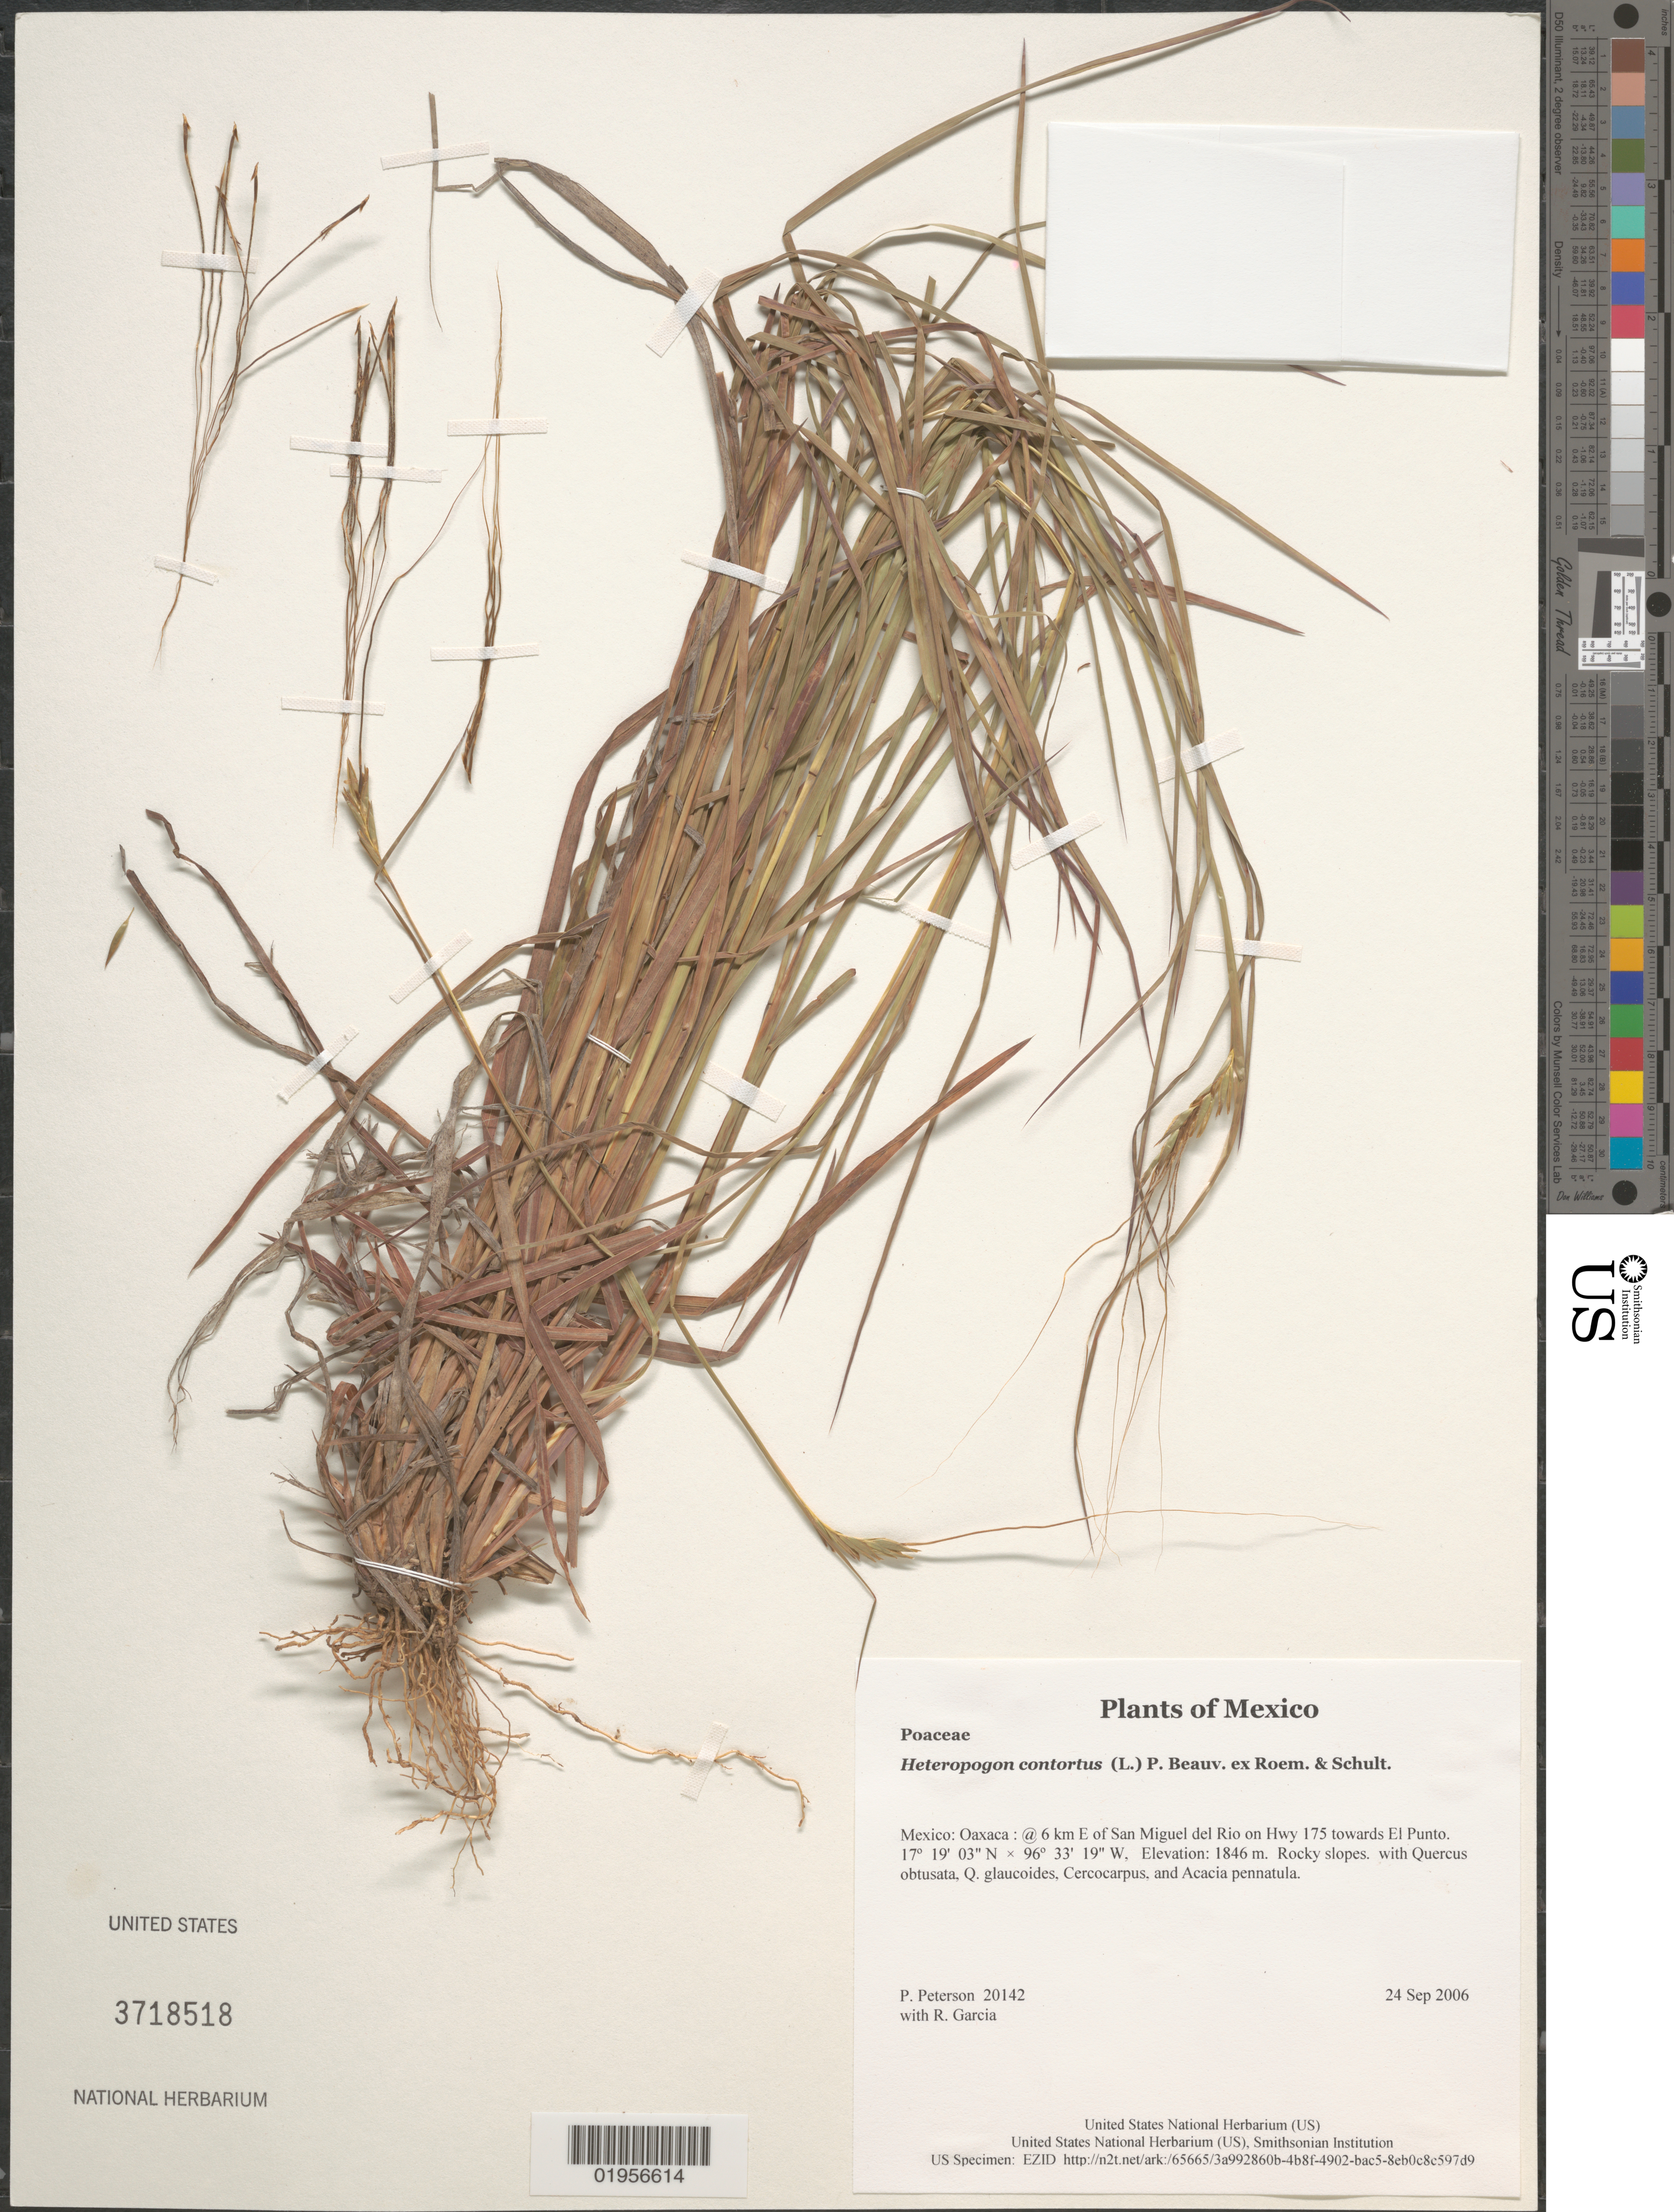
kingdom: Plantae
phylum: Tracheophyta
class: Liliopsida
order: Poales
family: Poaceae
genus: Heteropogon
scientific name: Heteropogon contortus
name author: (L.) P. Beauv. ex Roem. & Schult.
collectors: P. M. Peterson & R. Garcia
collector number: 20142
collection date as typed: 24 Sep 2006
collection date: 2006-09-24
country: Mexico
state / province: Oaxaca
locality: @ 6 km E of San Miguel del Rio on Hwy 175 towards El Punto.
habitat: Rocky slopes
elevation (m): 1846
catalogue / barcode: US 3718518